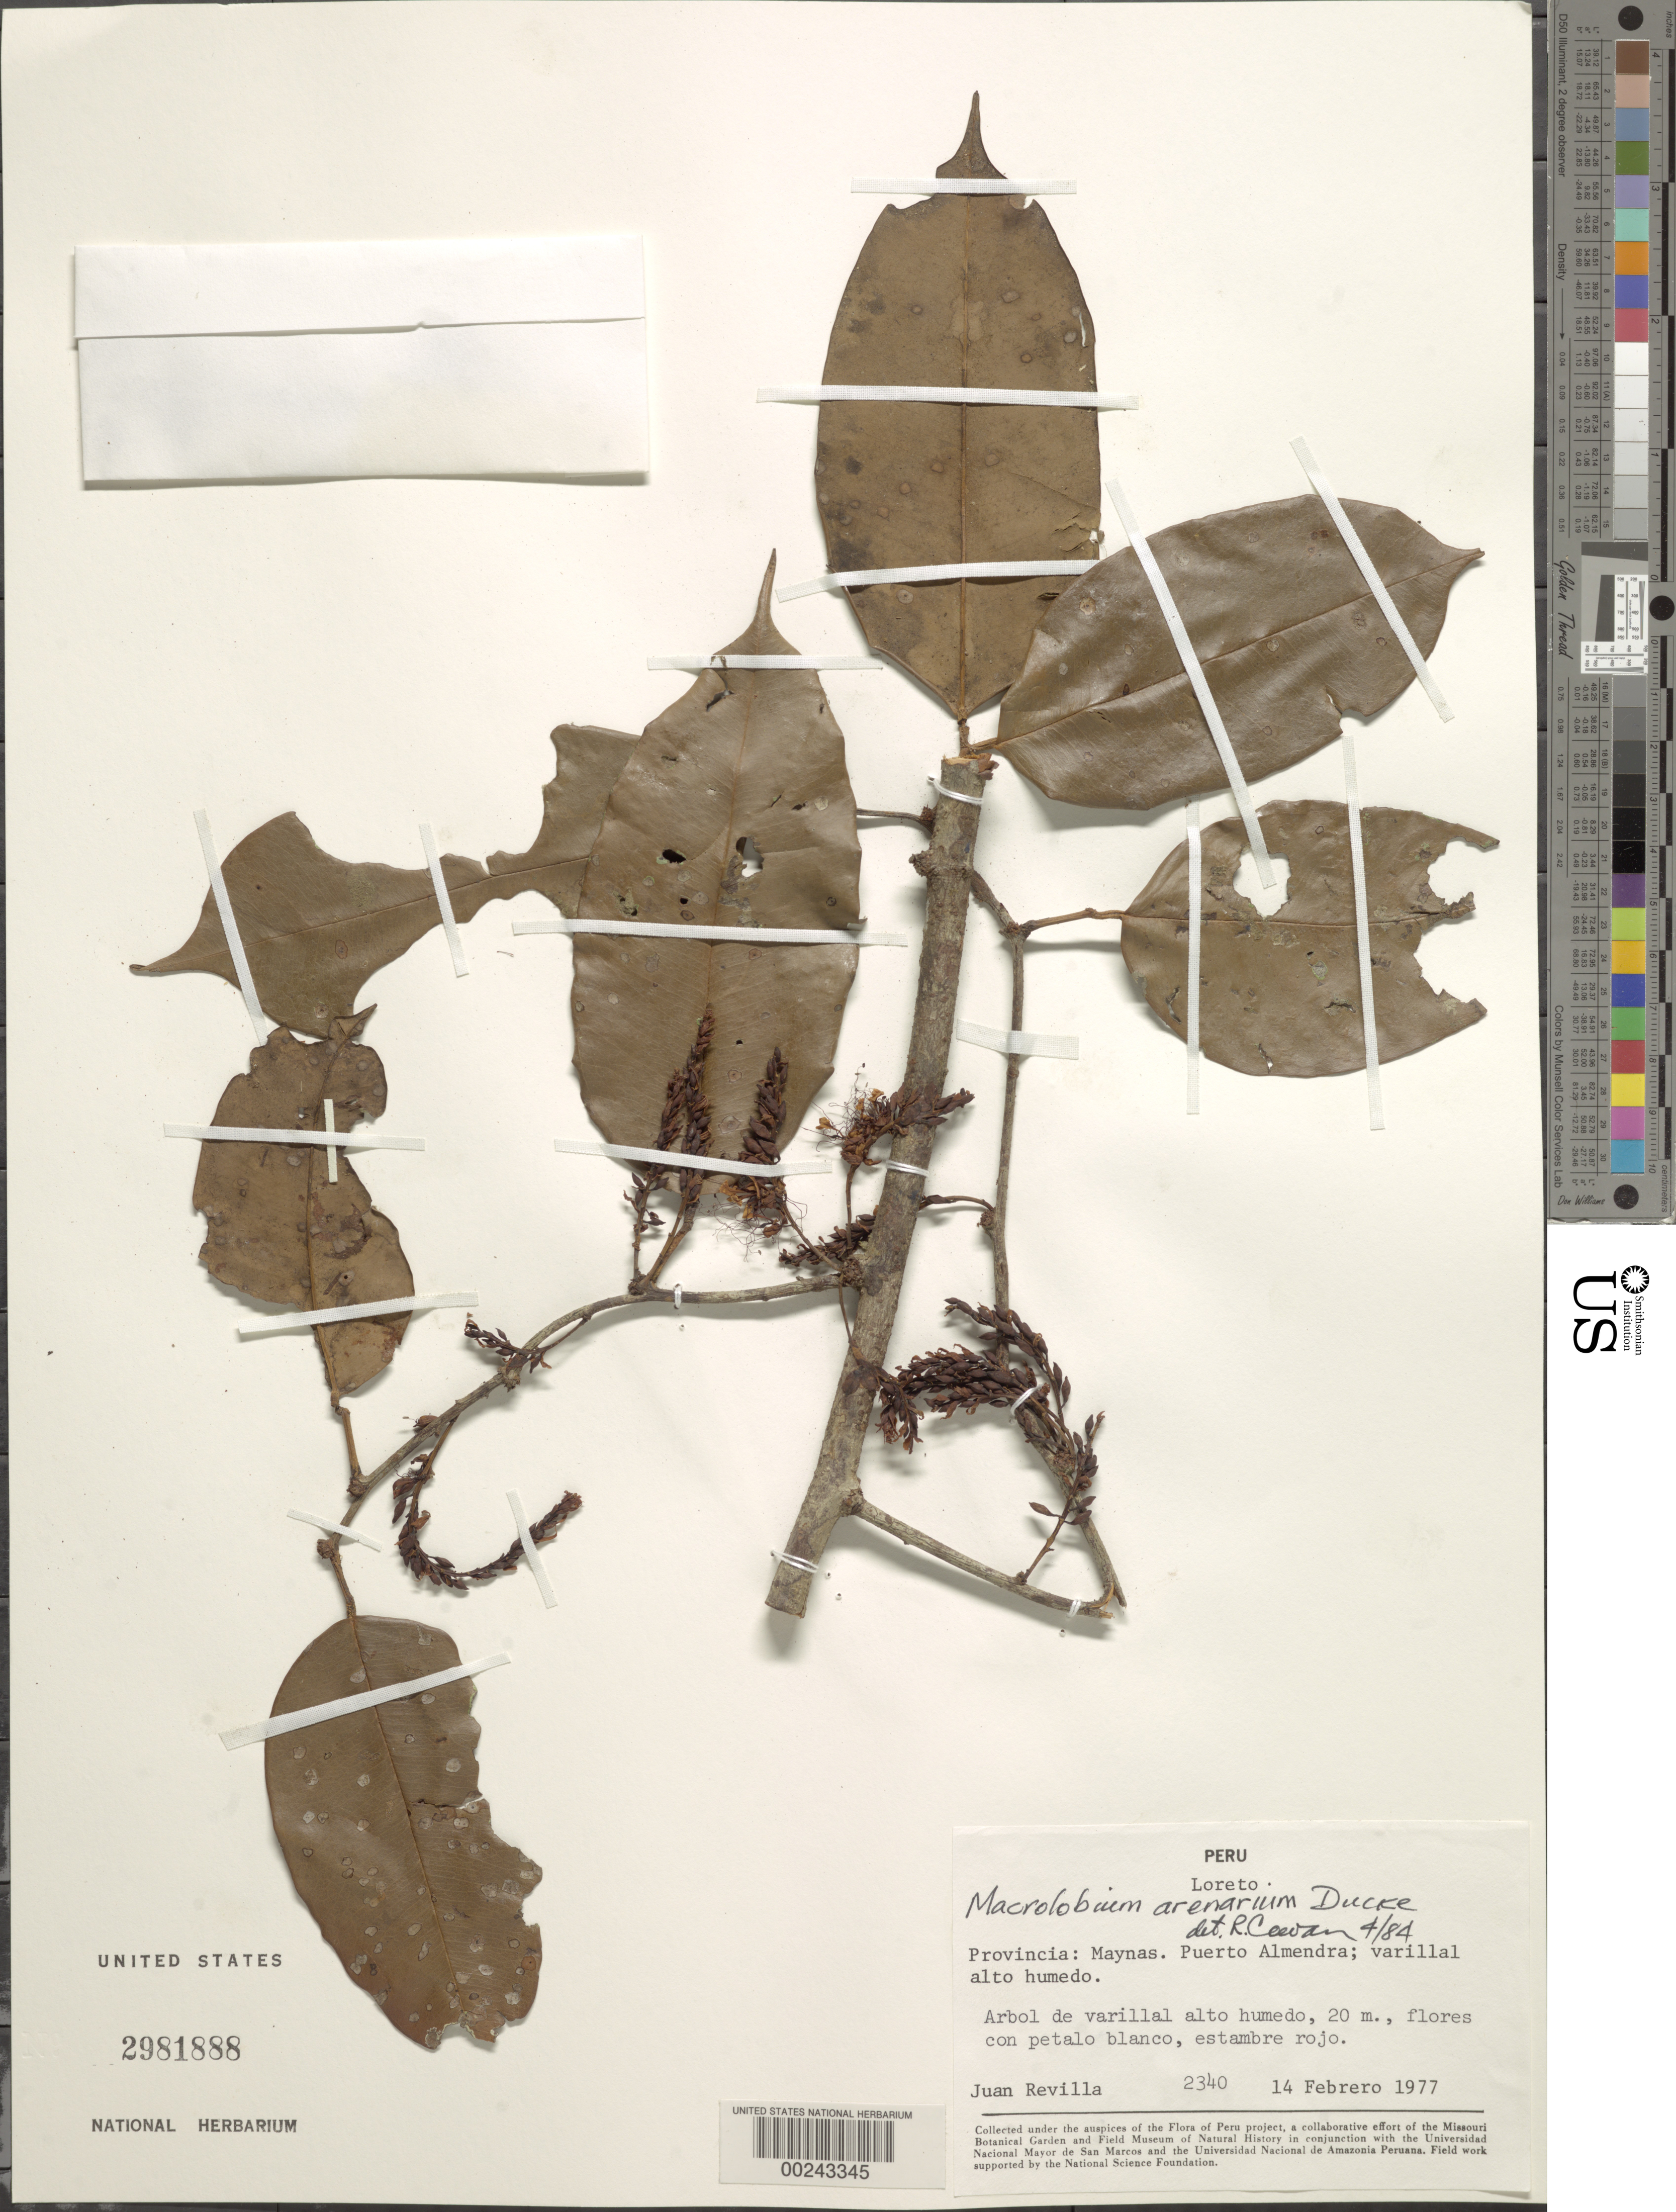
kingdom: Plantae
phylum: Tracheophyta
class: Magnoliopsida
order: Fabales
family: Fabaceae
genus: Macrolobium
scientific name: Macrolobium arenarium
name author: Ducke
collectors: J. Revilla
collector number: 2340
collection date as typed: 14 Feb 1977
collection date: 1977-02-14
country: Peru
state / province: Loreto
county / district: Maynas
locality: Puerto almendra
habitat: Humid tall forest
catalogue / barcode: US 2981888